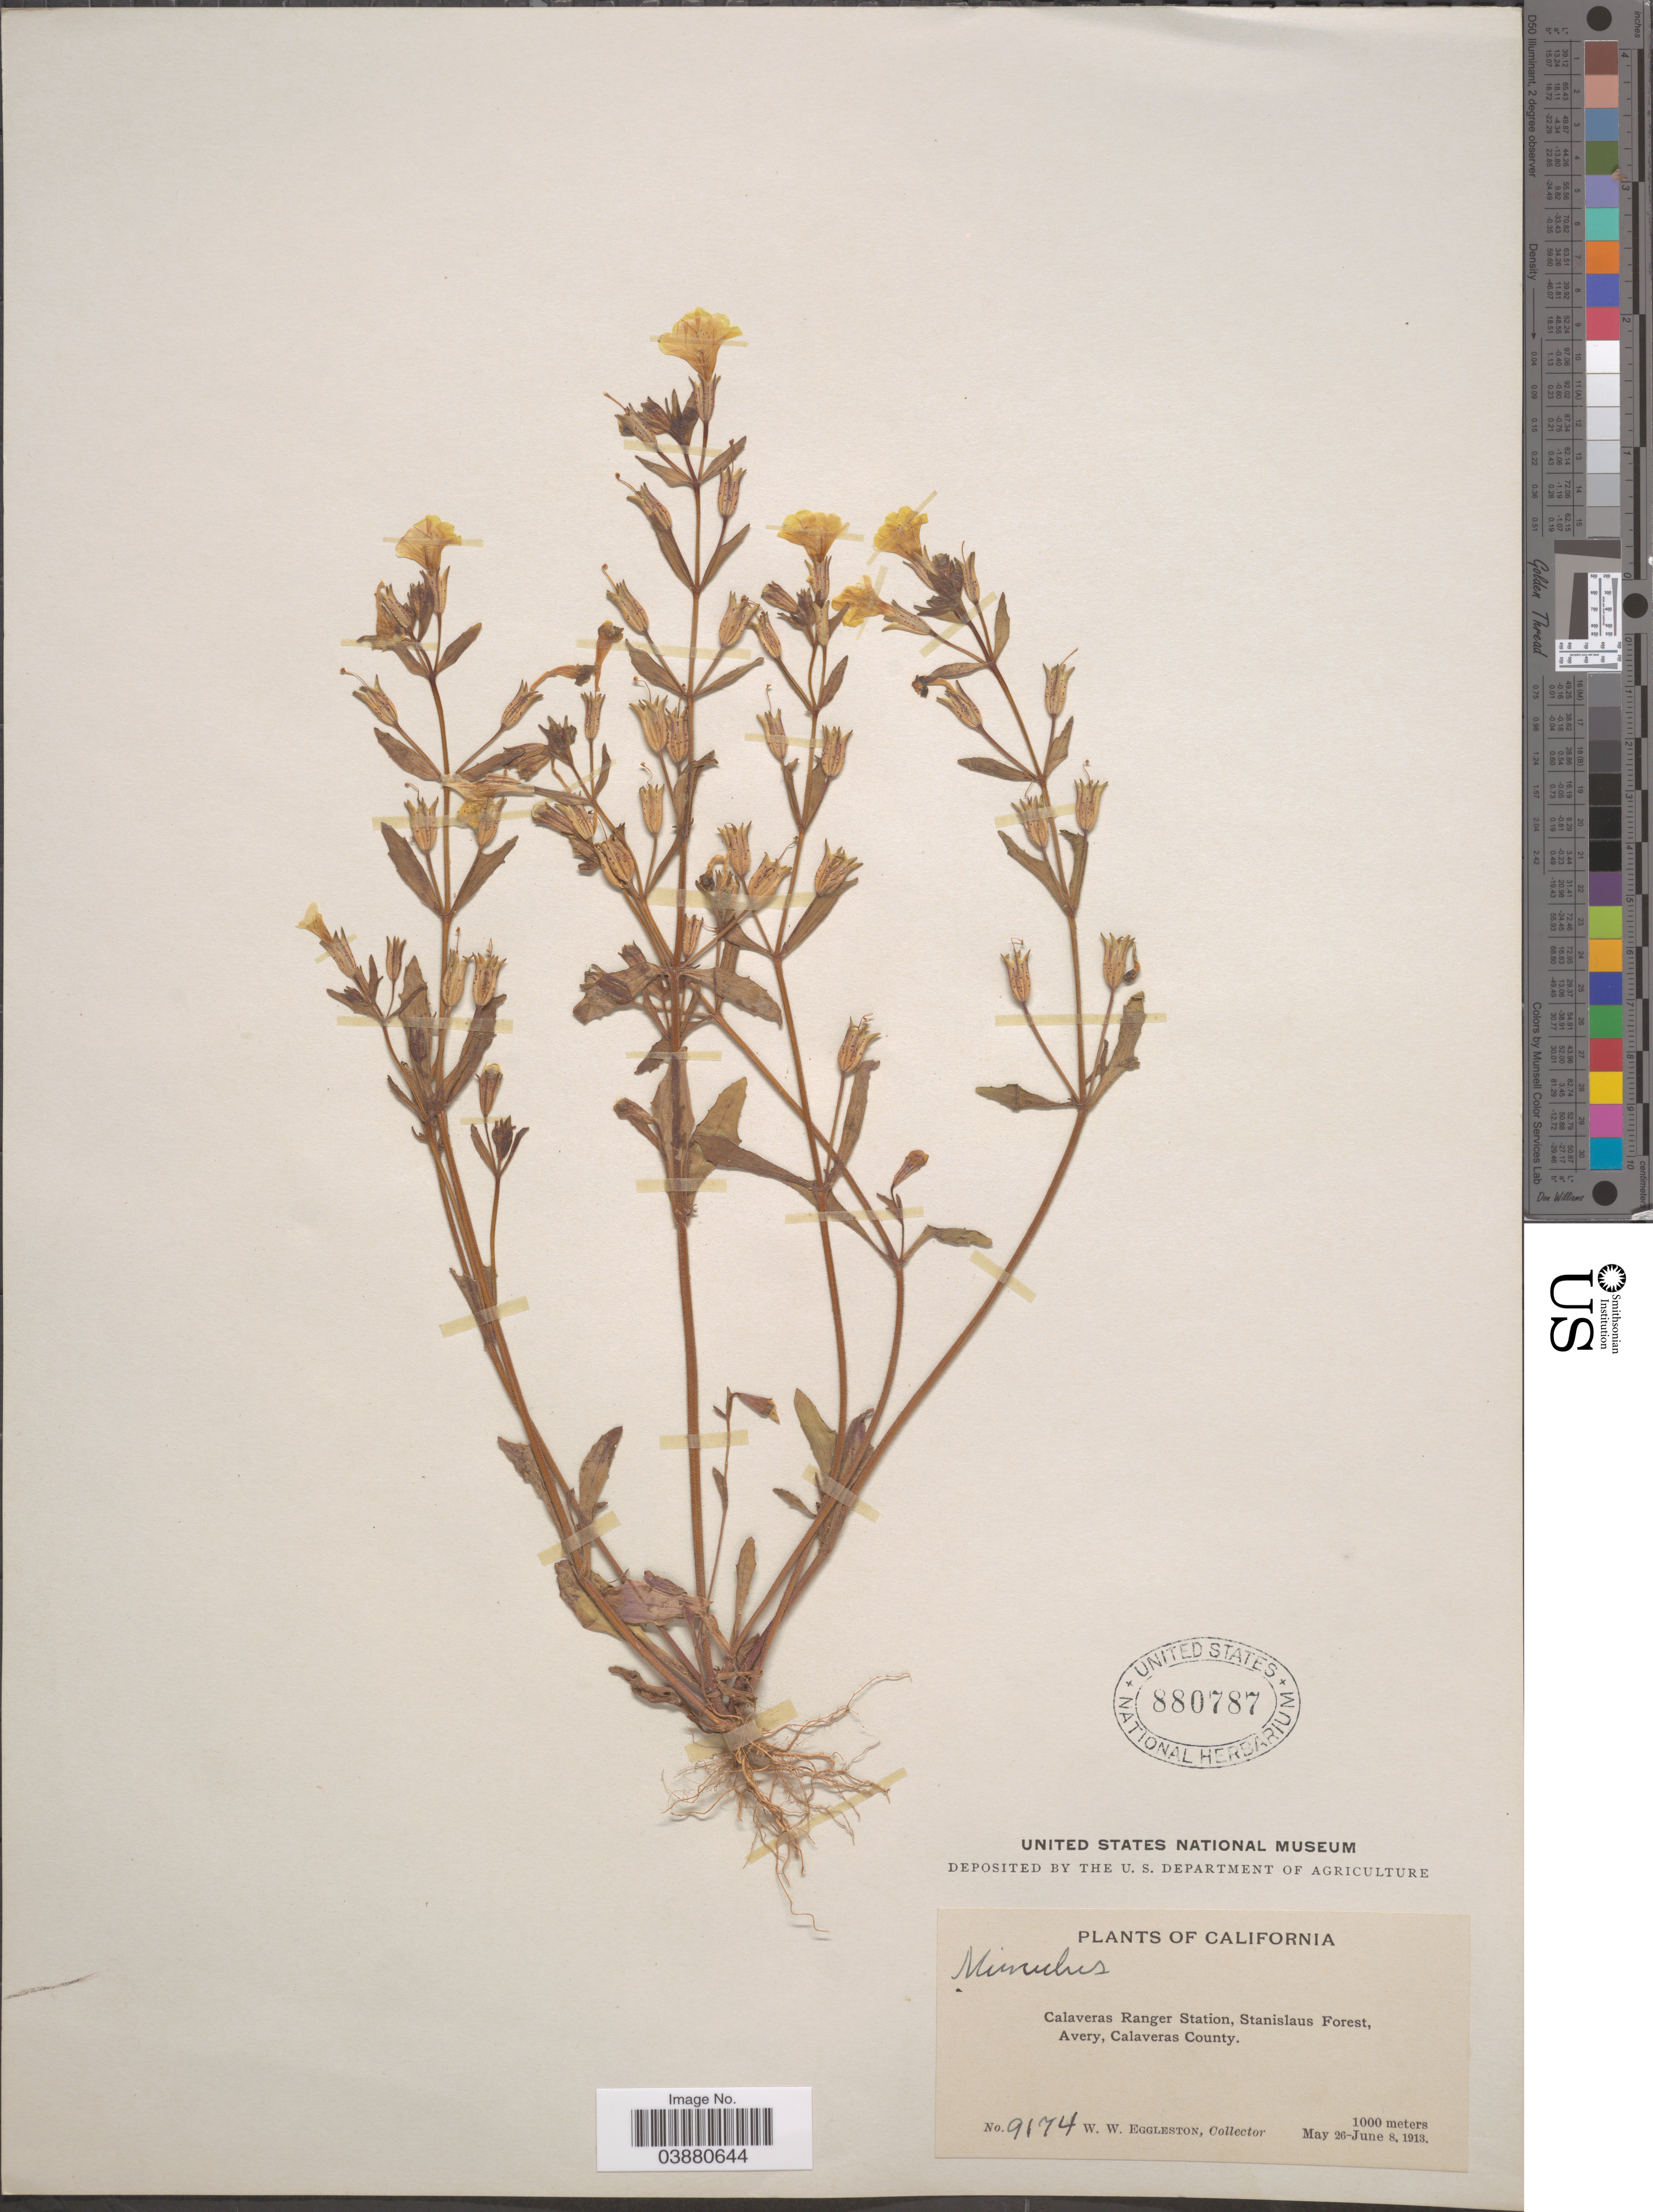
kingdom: Plantae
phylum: Tracheophyta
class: Magnoliopsida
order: Lamiales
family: Phrymaceae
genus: Mimulus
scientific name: Mimulus bicolor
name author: Hartw. ex Benth.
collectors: W. W. Eggleston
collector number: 9174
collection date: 1913-05-26/1913-06-08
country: United States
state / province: California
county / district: Calaveras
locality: Calaveras Ranger Station, Stanislaus Forest, Avery, Calaveras County.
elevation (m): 1000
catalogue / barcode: US 880787